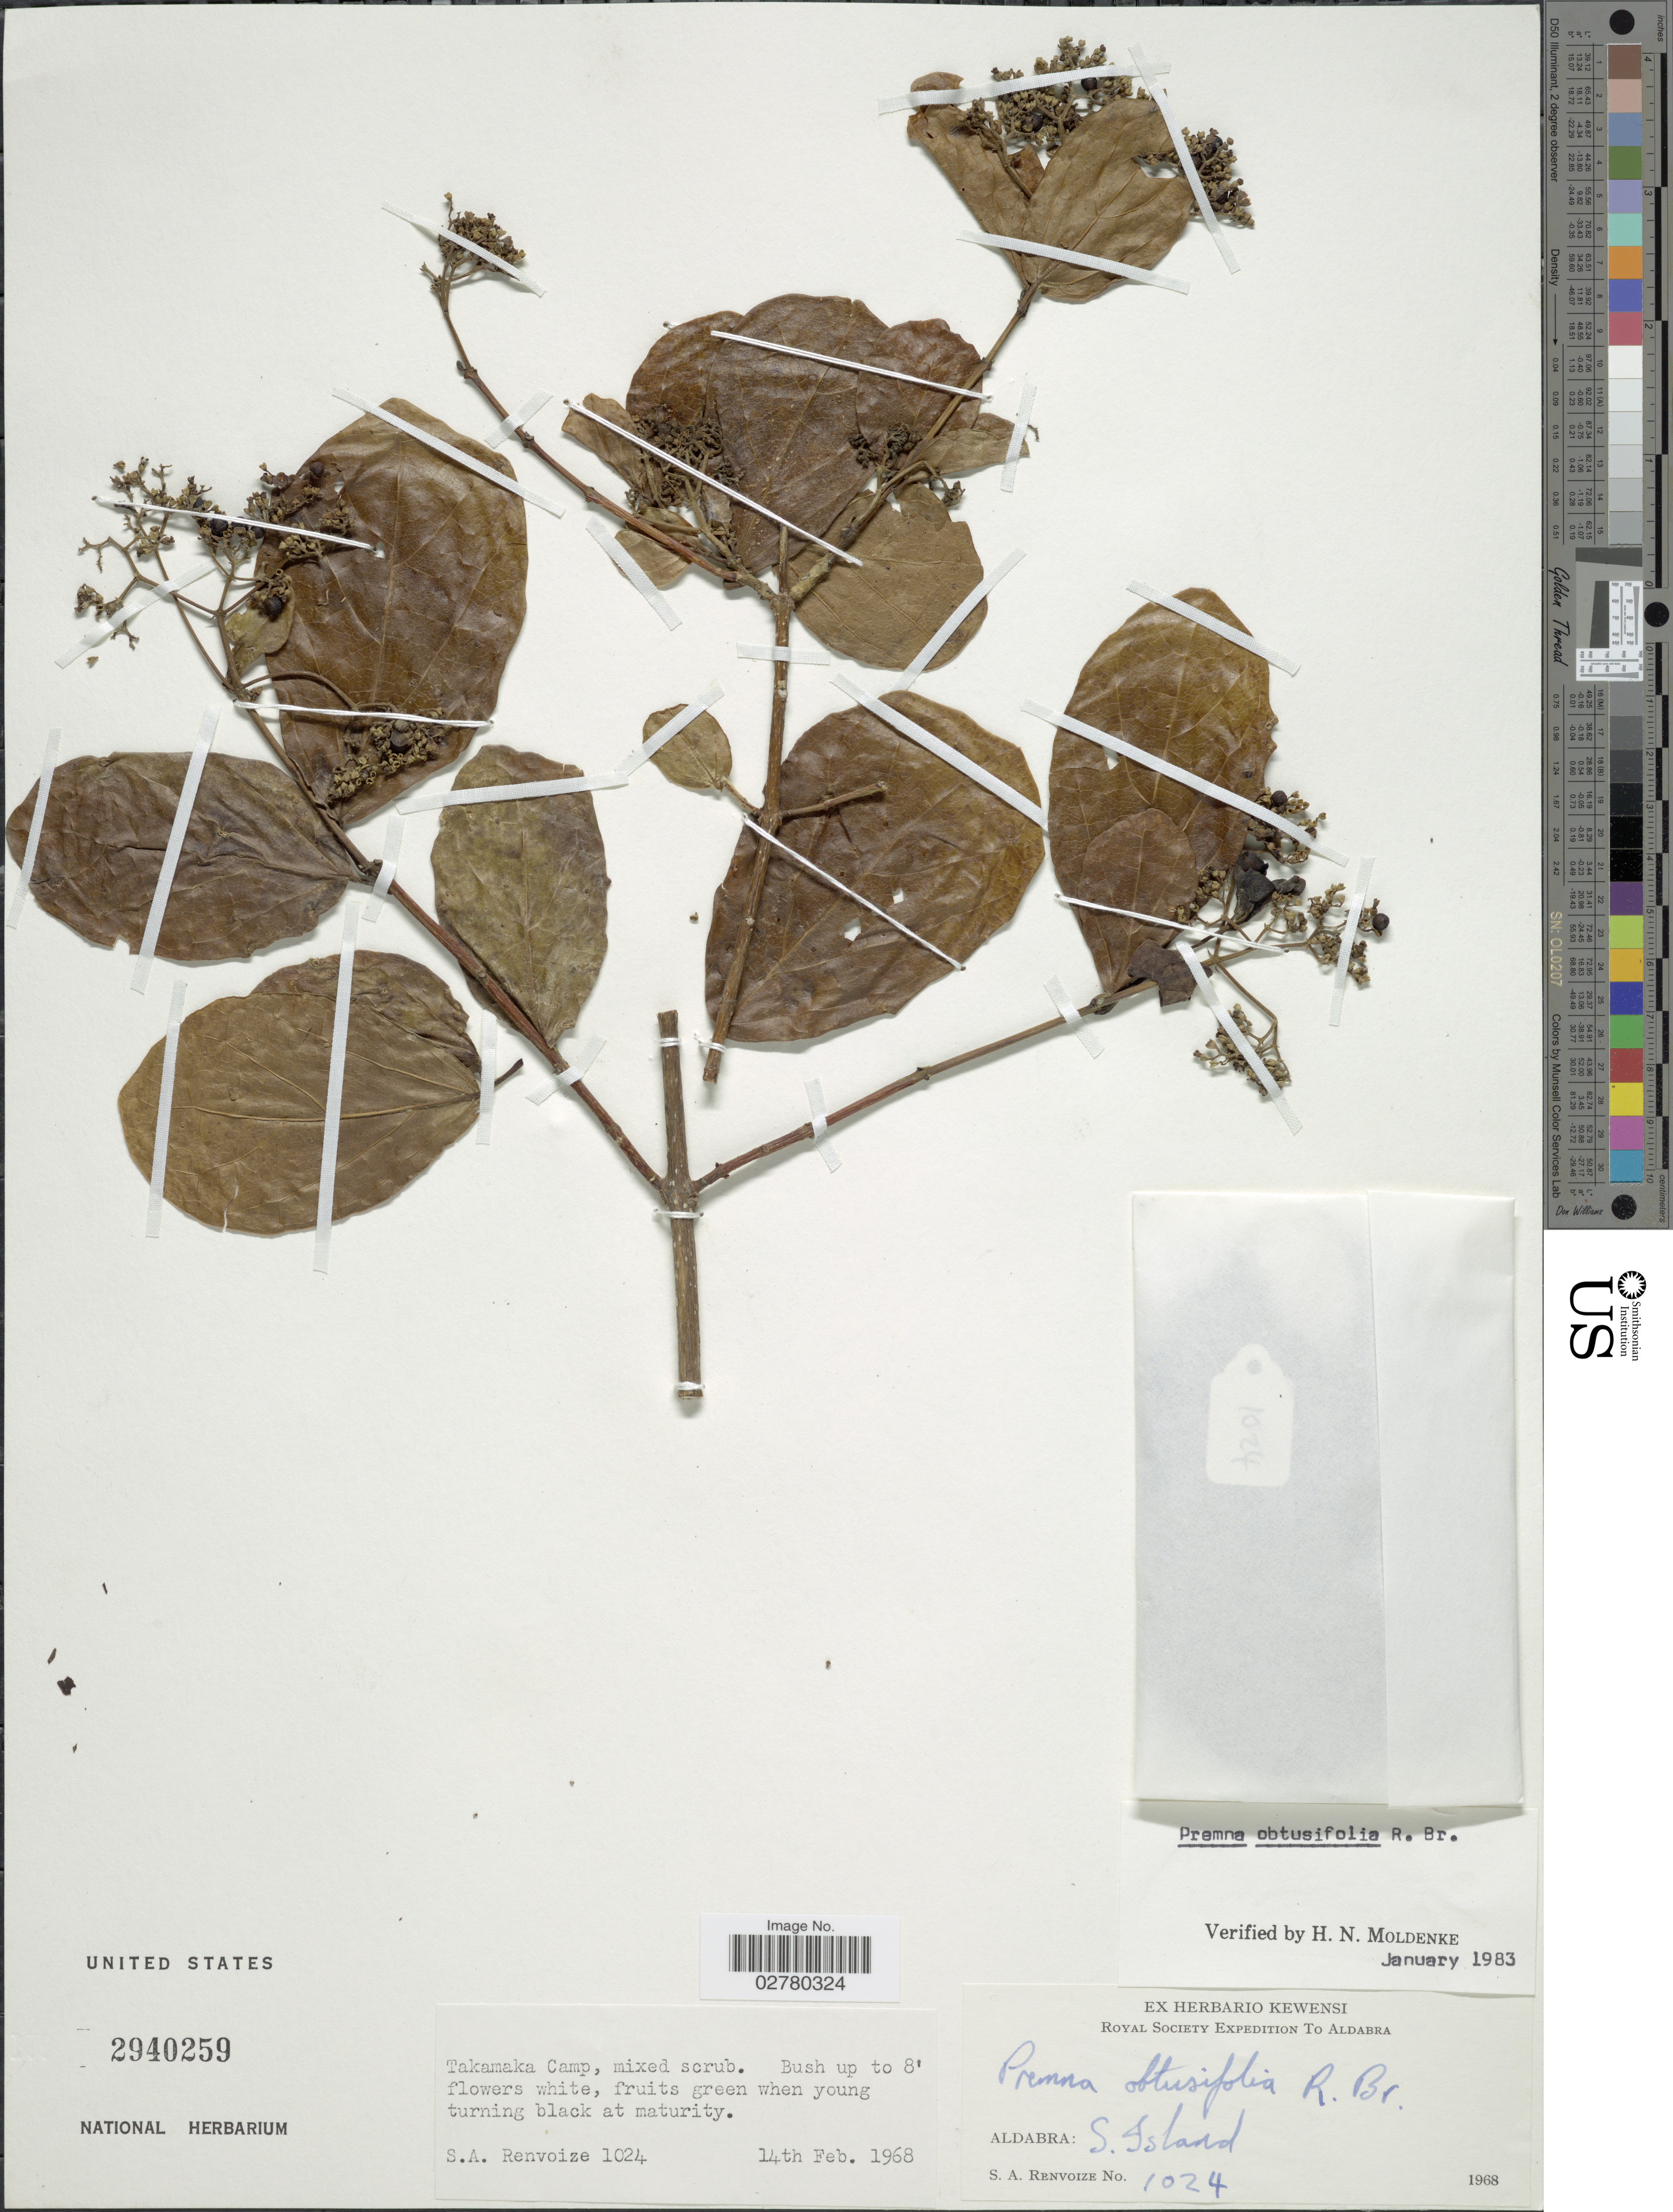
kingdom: Plantae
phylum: Tracheophyta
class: Magnoliopsida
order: Lamiales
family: Lamiaceae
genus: Premna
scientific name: Premna obtusifolia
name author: R. Br.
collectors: S. A. Renvoize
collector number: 1024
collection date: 1968-02-14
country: Seychelles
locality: Aldabra: S. Island. Takamaka Camp.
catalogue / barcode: US 2940259